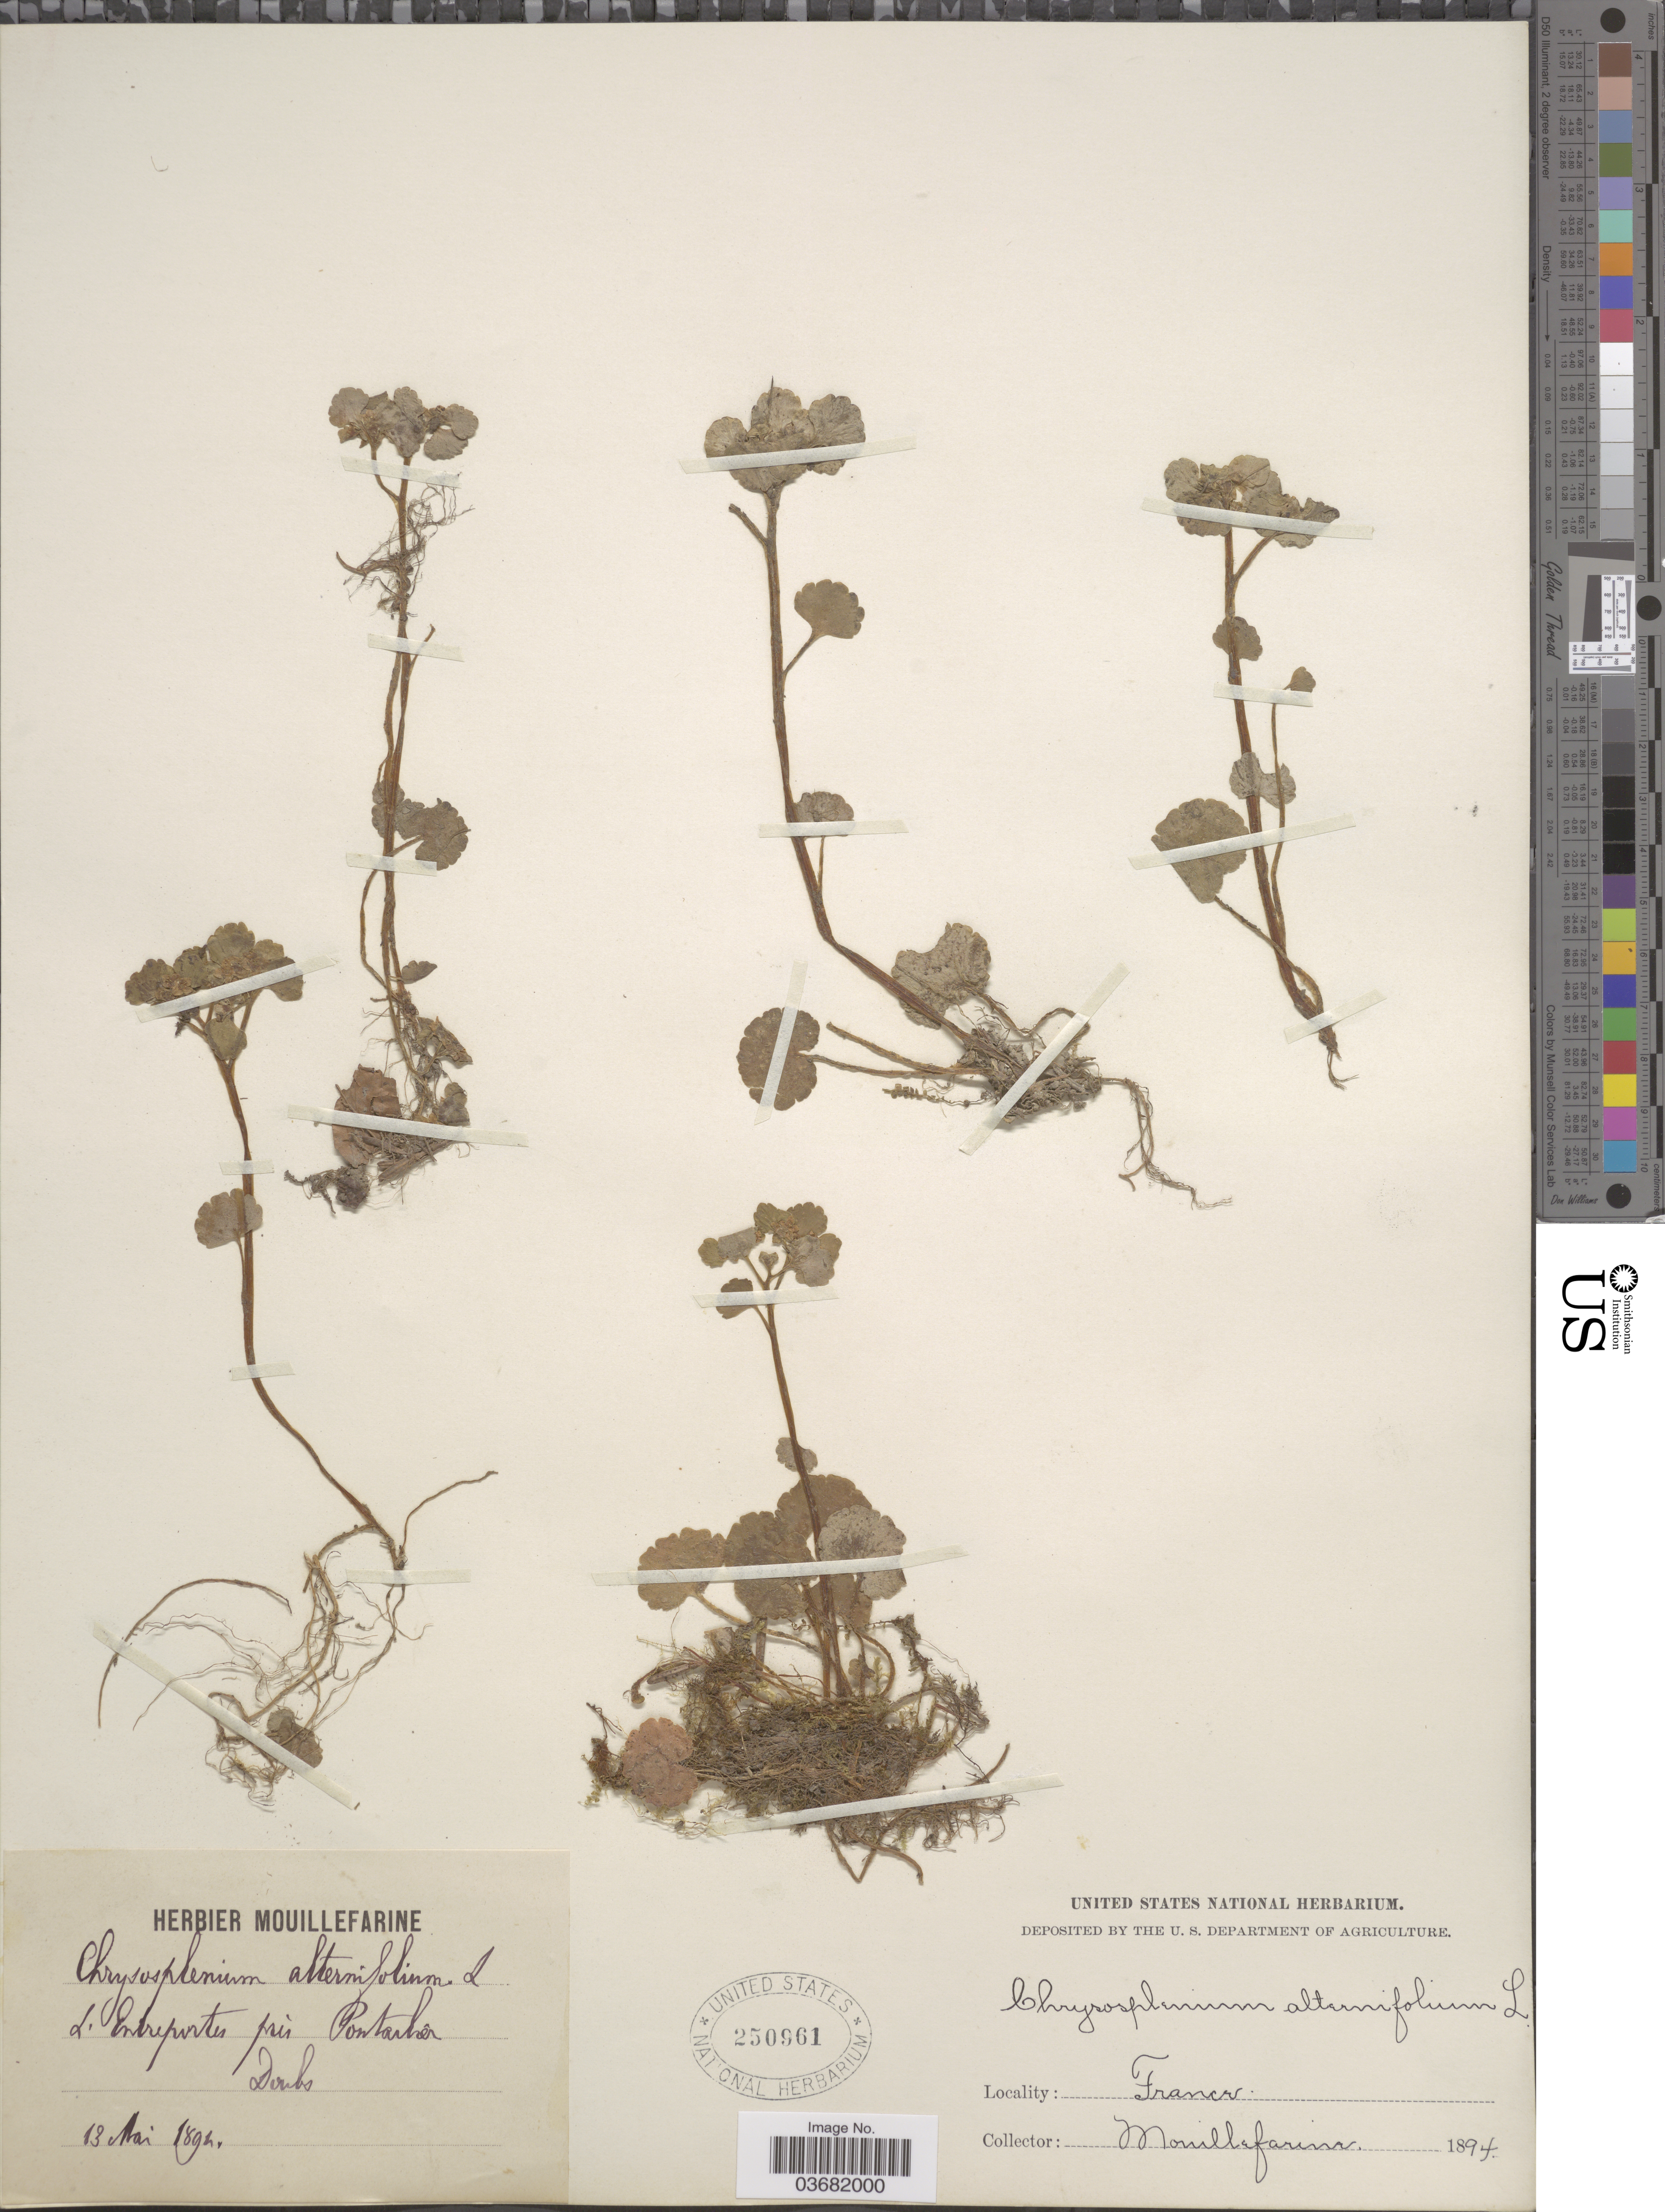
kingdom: Plantae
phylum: Tracheophyta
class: Magnoliopsida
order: Saxifragales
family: Saxifragaceae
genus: Chrysosplenium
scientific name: Chrysosplenium alternifolium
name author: L.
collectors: A. Mouillefarine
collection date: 1894-05-13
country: France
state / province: Bourgogne-Franche-Comté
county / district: Doubs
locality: L'Entreportes près Pontarliês. Doubs.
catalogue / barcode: US 250961